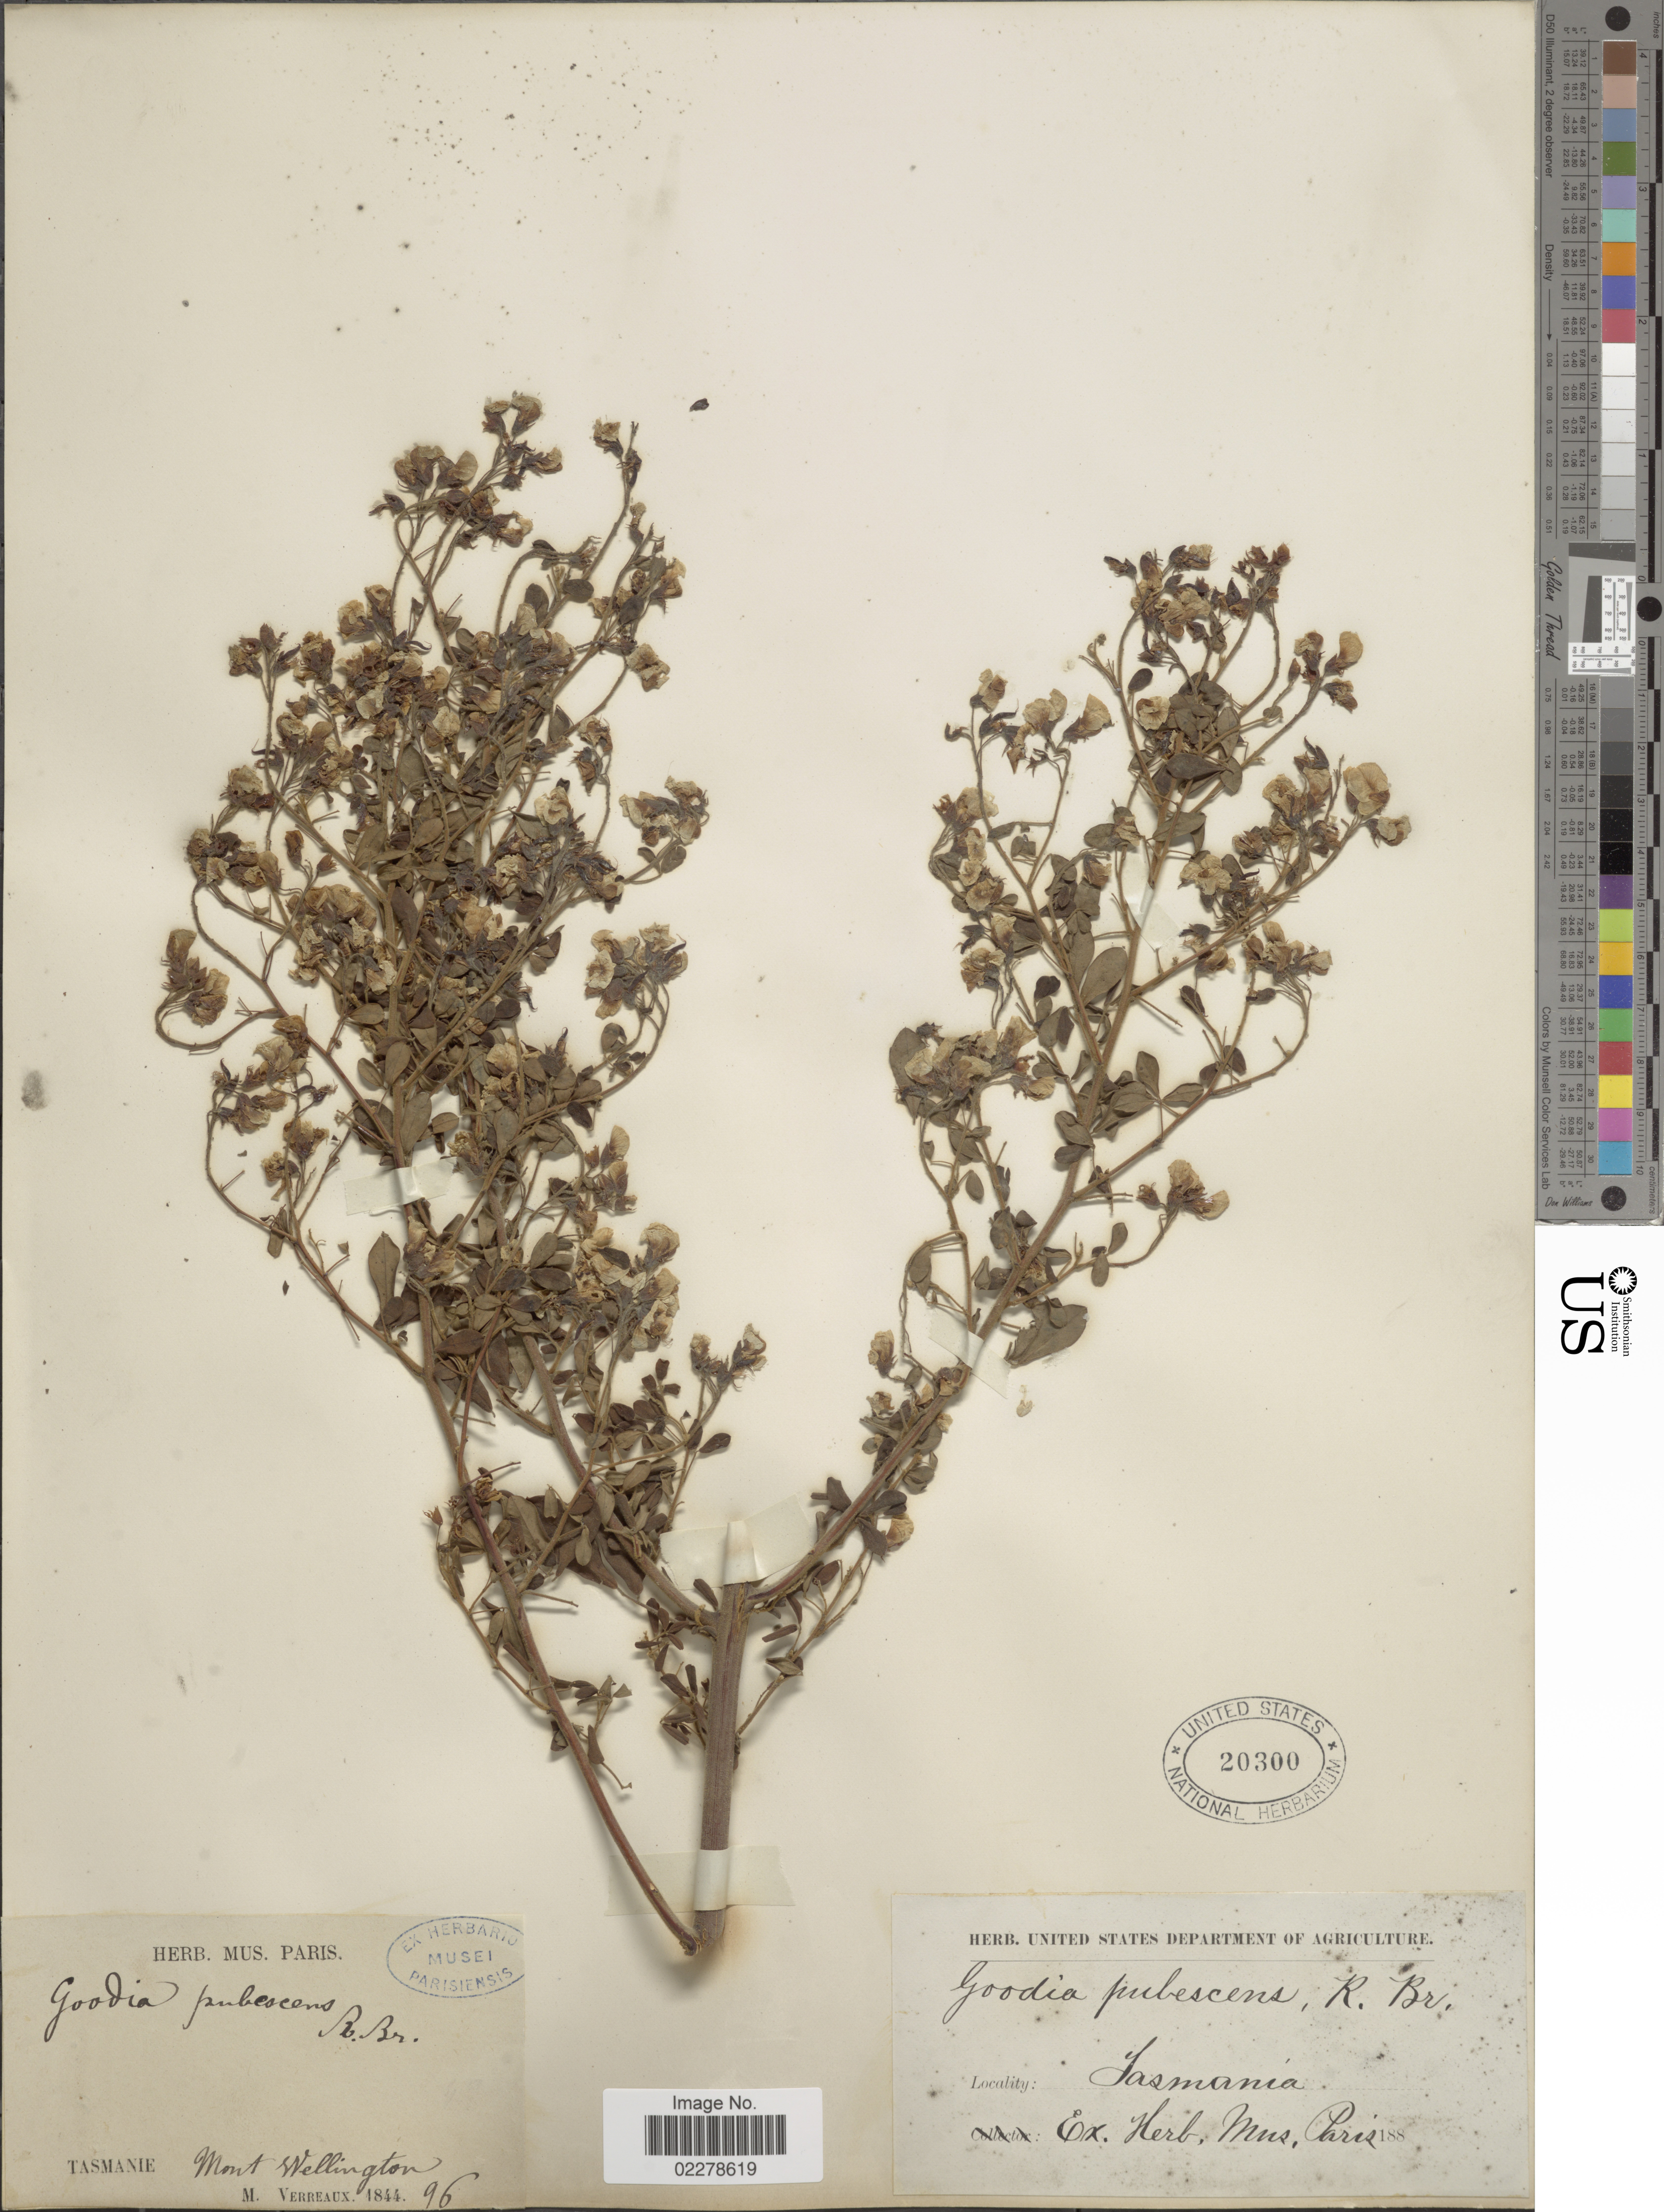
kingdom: Plantae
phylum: Tracheophyta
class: Magnoliopsida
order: Fabales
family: Fabaceae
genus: Goodia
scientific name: Goodia pubescens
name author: Sims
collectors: M. Verreaux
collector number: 96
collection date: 1844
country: Australia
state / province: Tasmania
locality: Tasmanie. Mont Wellington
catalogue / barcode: US 20300